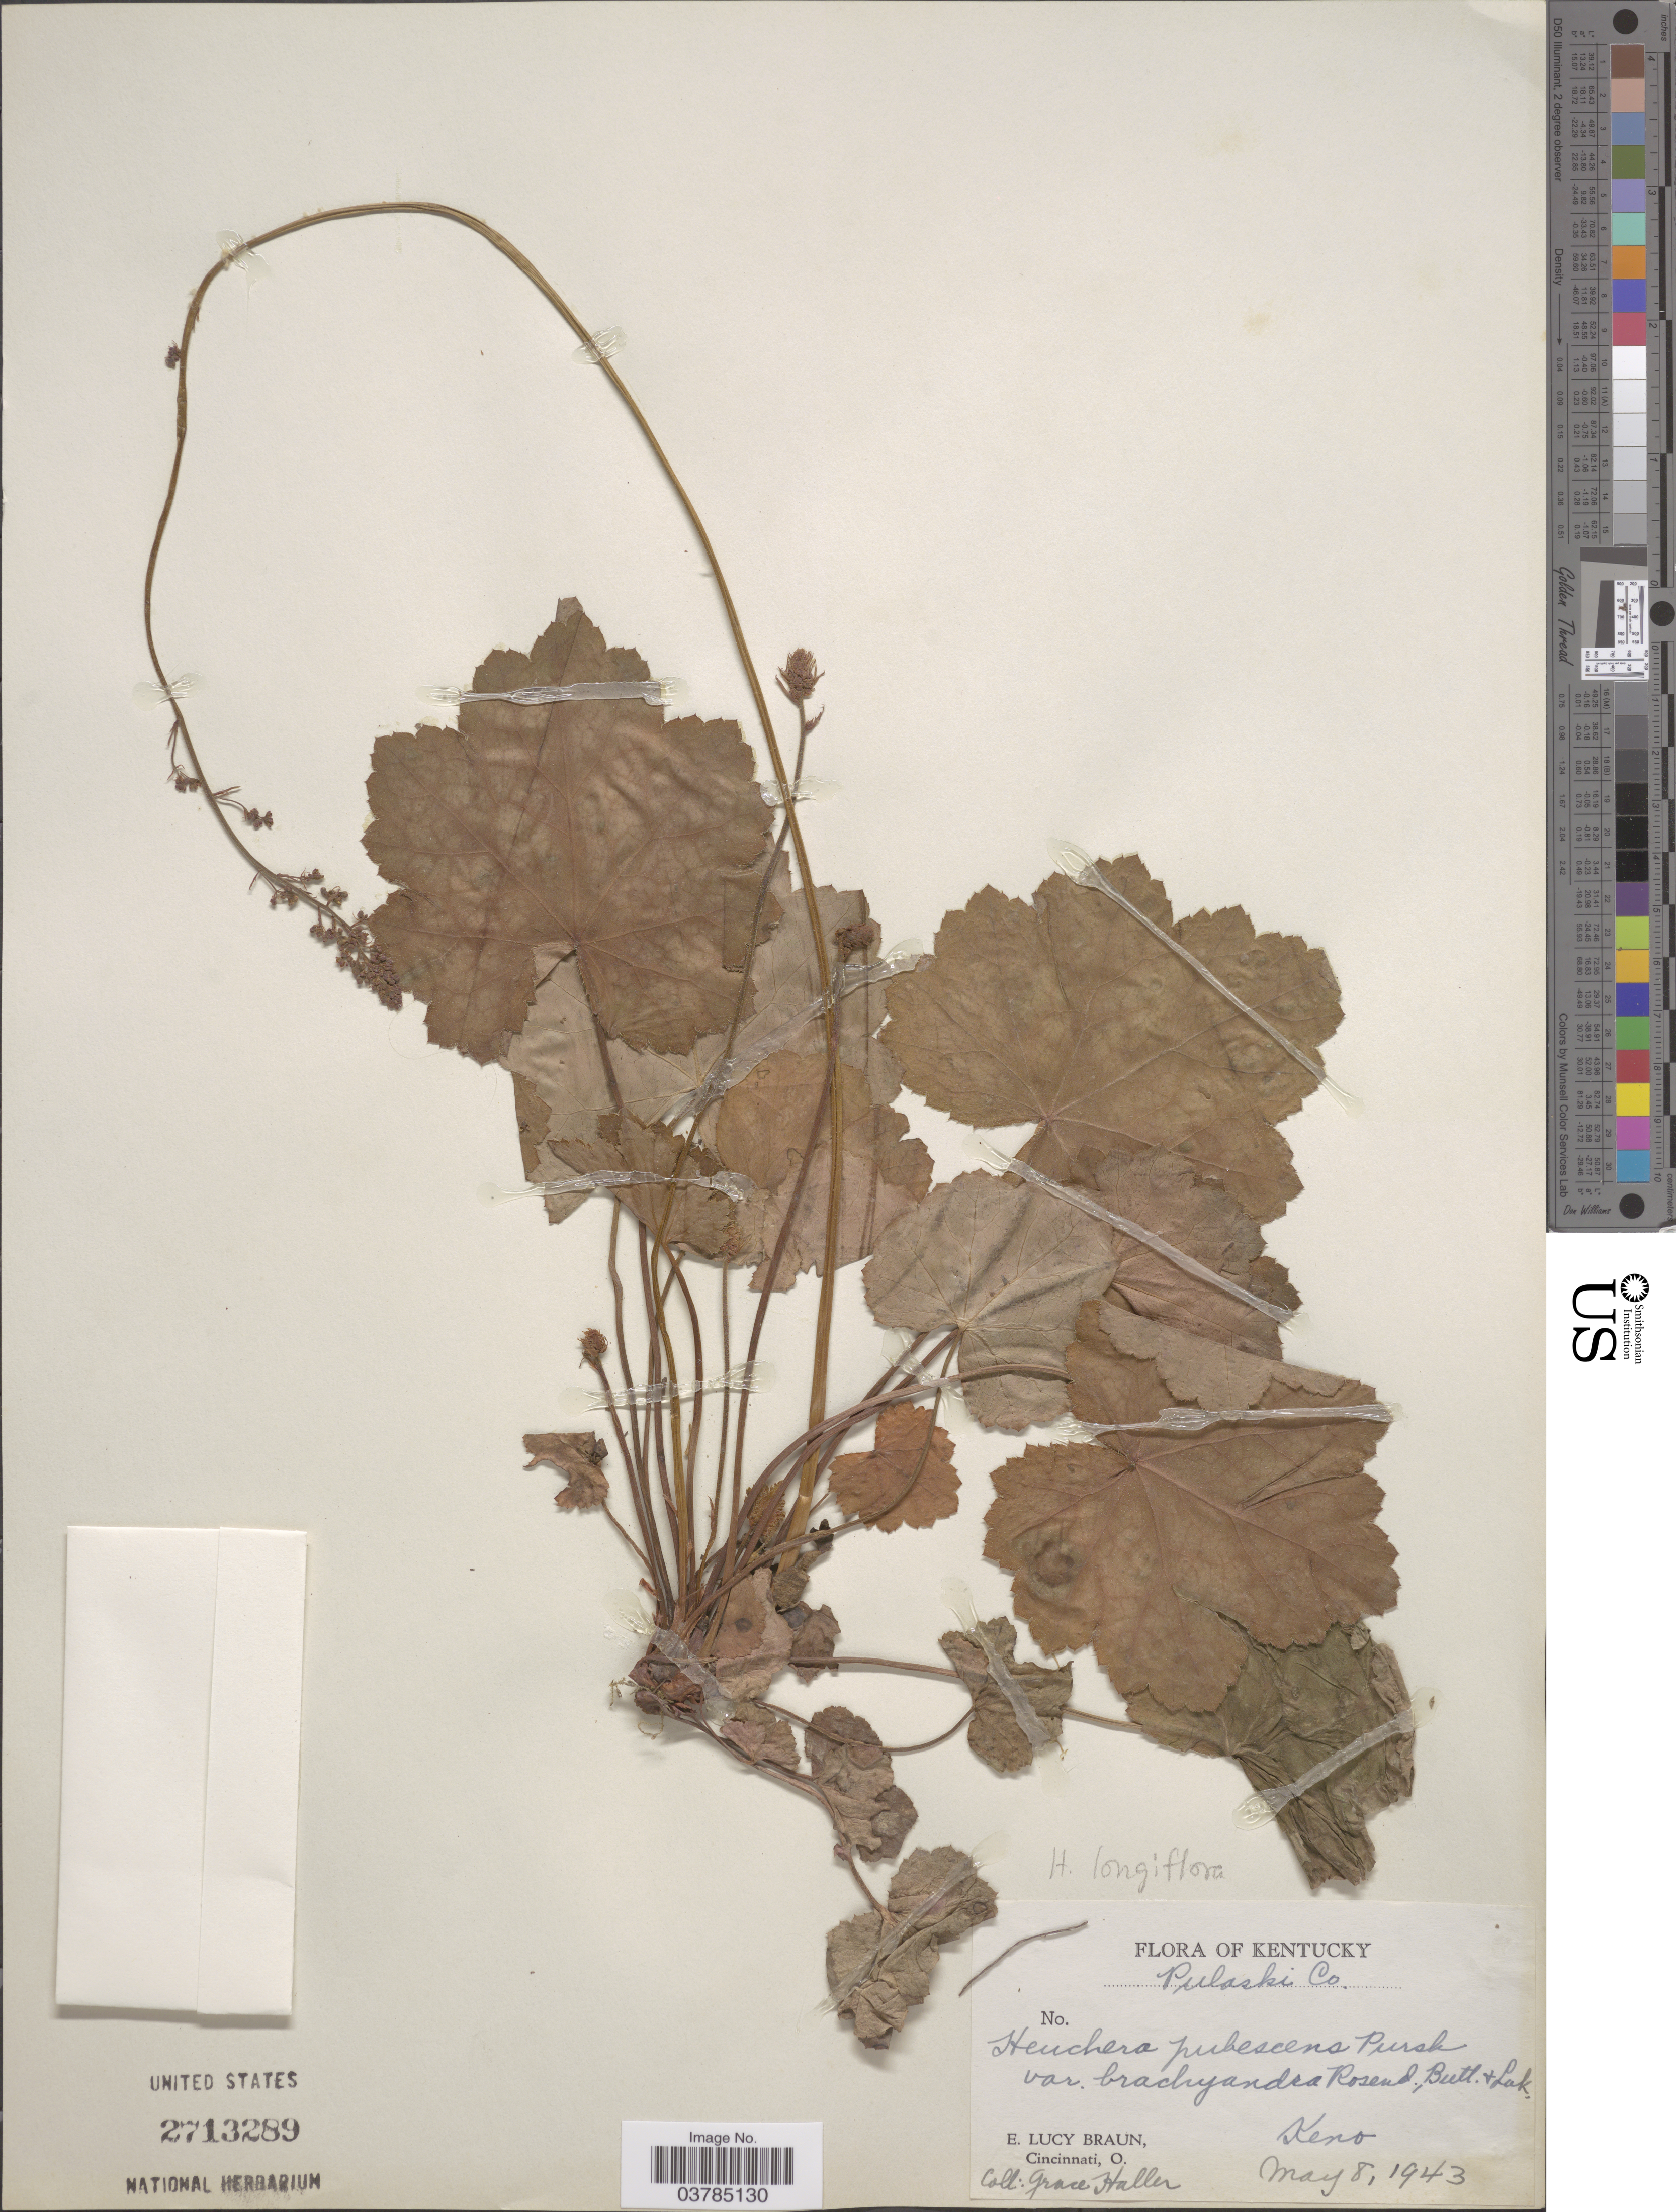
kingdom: Plantae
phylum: Tracheophyta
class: Magnoliopsida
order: Saxifragales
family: Saxifragaceae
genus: Heuchera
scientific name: Heuchera pubescens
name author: Pursh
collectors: G. Haller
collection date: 1943-05-08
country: United States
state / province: Kentucky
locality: Pulaski Co. Keno.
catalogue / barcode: US 2713289